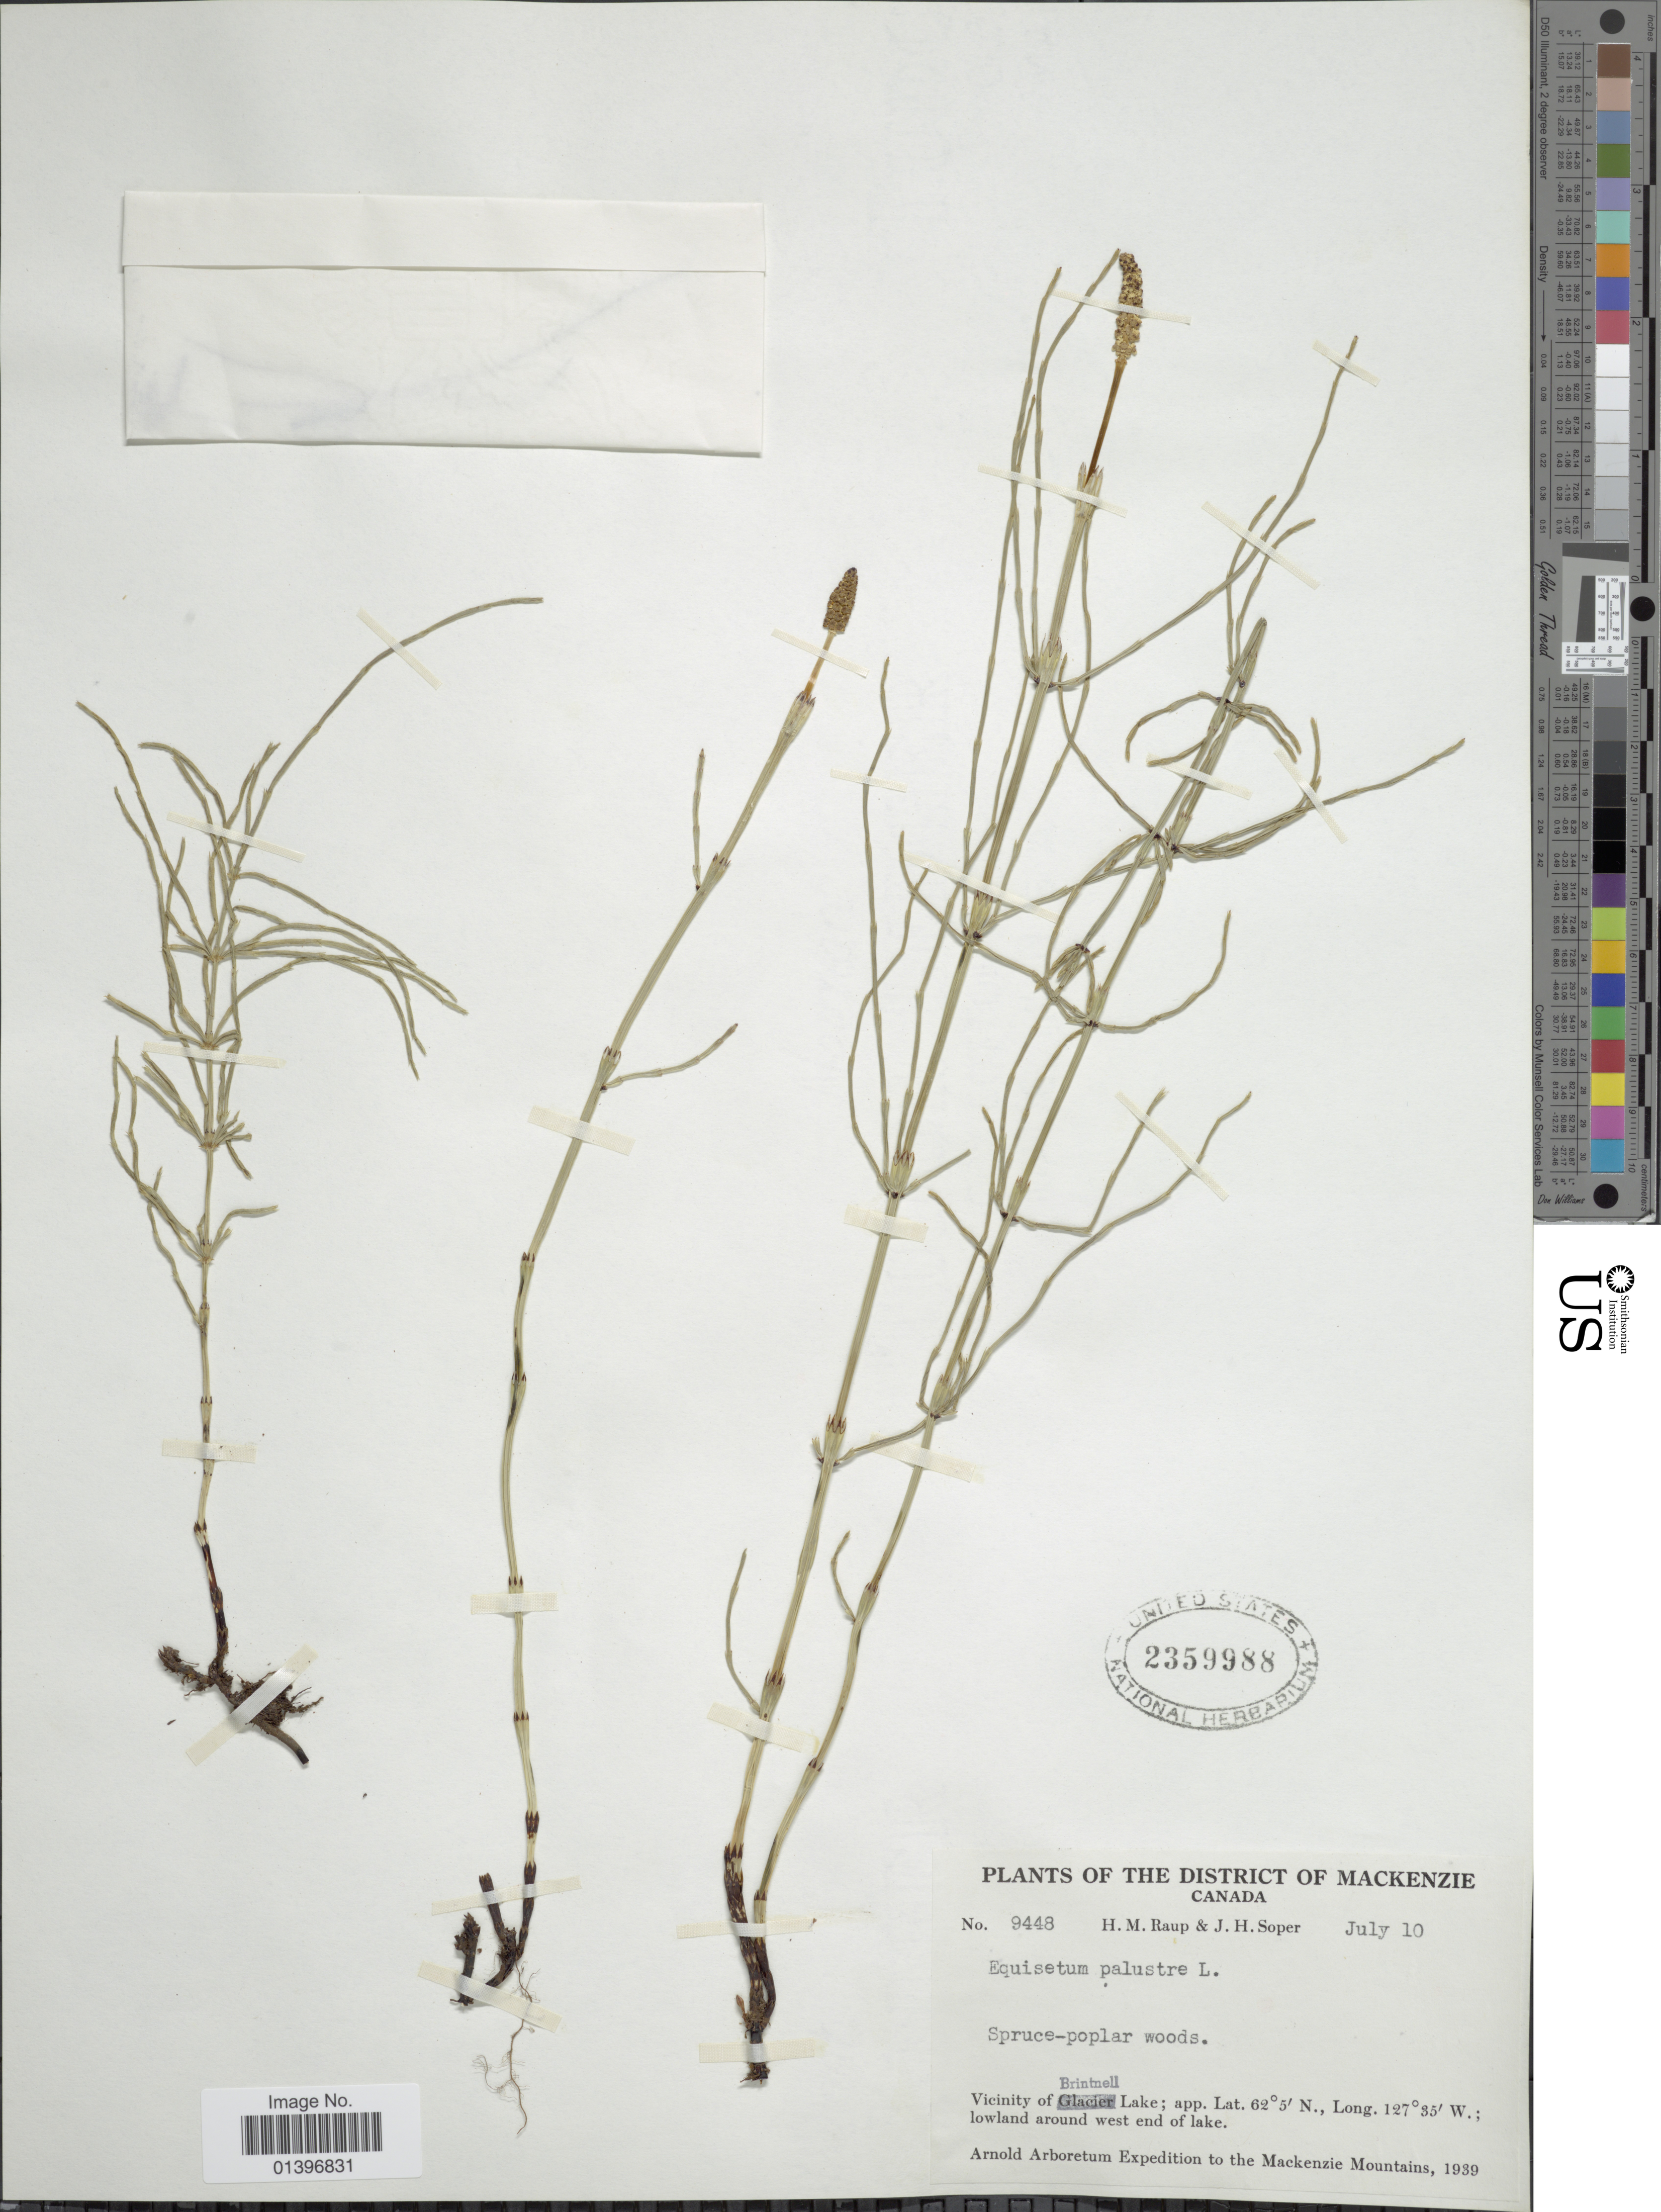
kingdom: Plantae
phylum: Tracheophyta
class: Polypodiopsida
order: Equisetales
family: Equisetaceae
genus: Equisetum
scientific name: Equisetum palustre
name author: L.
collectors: H. Raup & J. H. Soper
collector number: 9448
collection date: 1939-07-10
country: Canada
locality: District of Mackenzie, Vicinity of Brintnell Lake; lowland around west end of lake.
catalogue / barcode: US 2359988